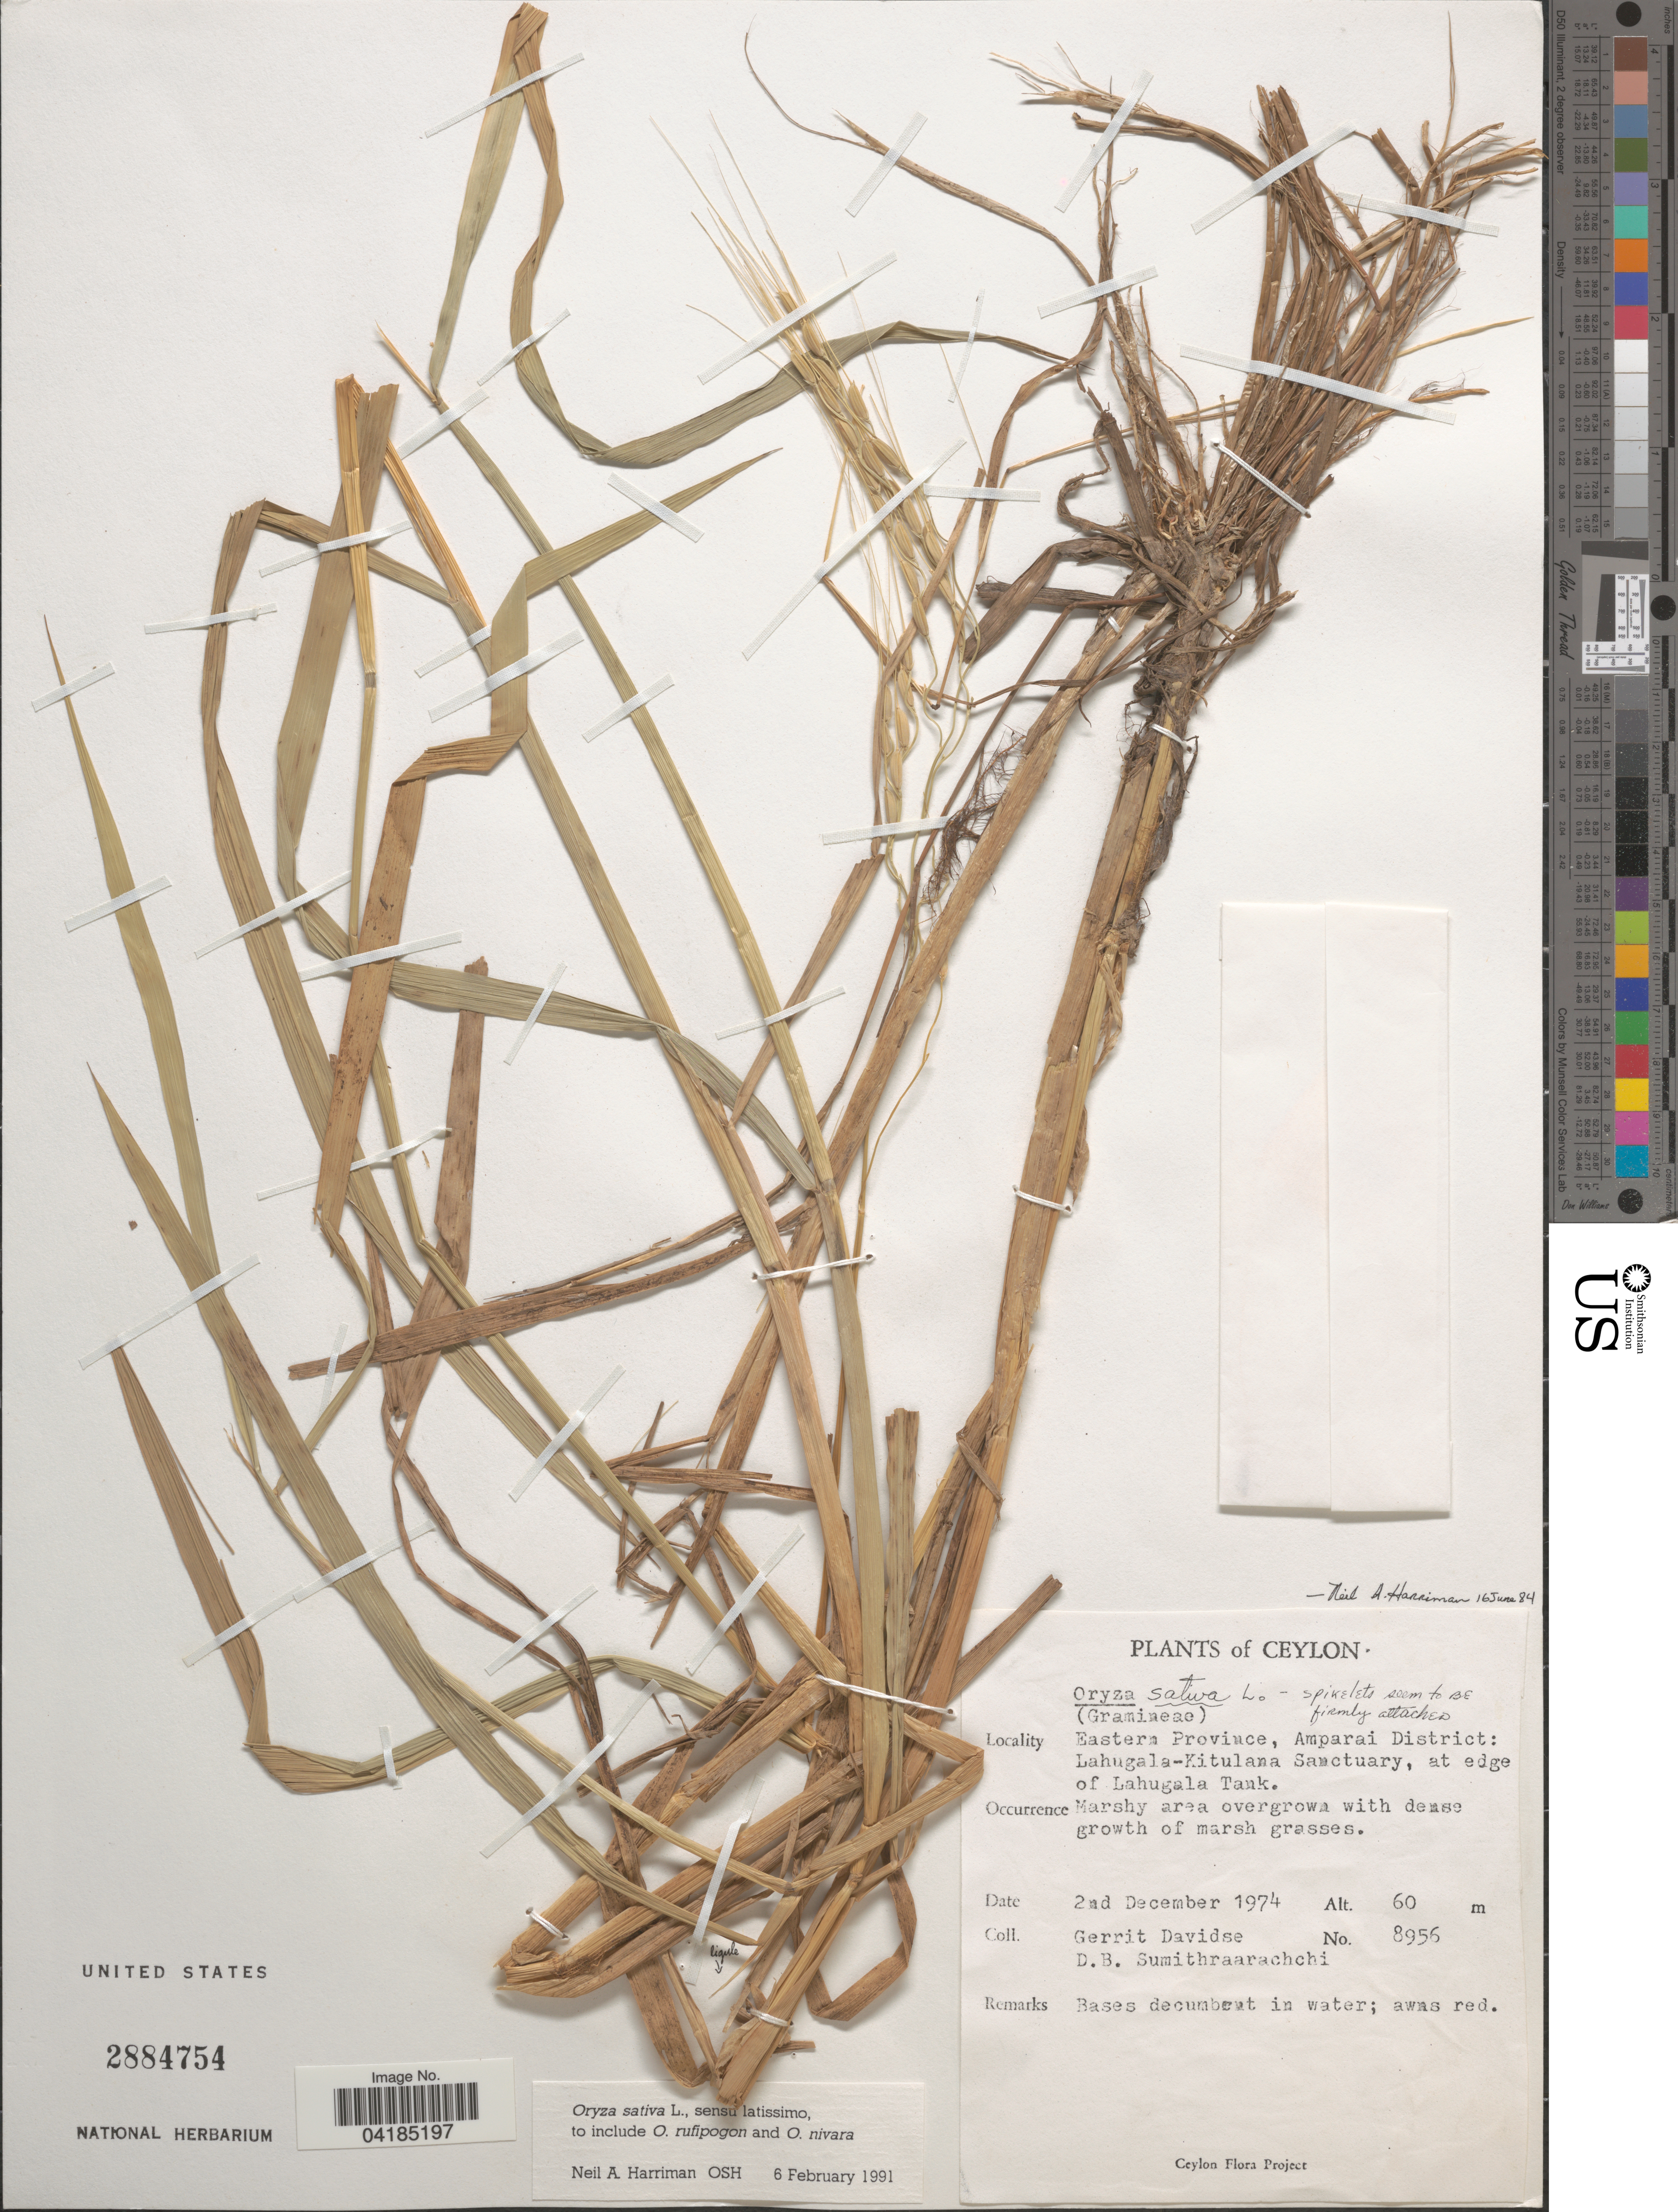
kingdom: Plantae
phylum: Tracheophyta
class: Liliopsida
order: Poales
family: Poaceae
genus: Oryza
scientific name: Oryza sativa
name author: L.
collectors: G. Davidse & D. B. Sumithraarachchi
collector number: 8956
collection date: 1974-12-02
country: Sri Lanka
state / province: Eastern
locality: Ceylon. Amparai District: Lahugala-Kitulana Sanctuary, at edge of Lahugala Tank.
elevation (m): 60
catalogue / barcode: US 2884754